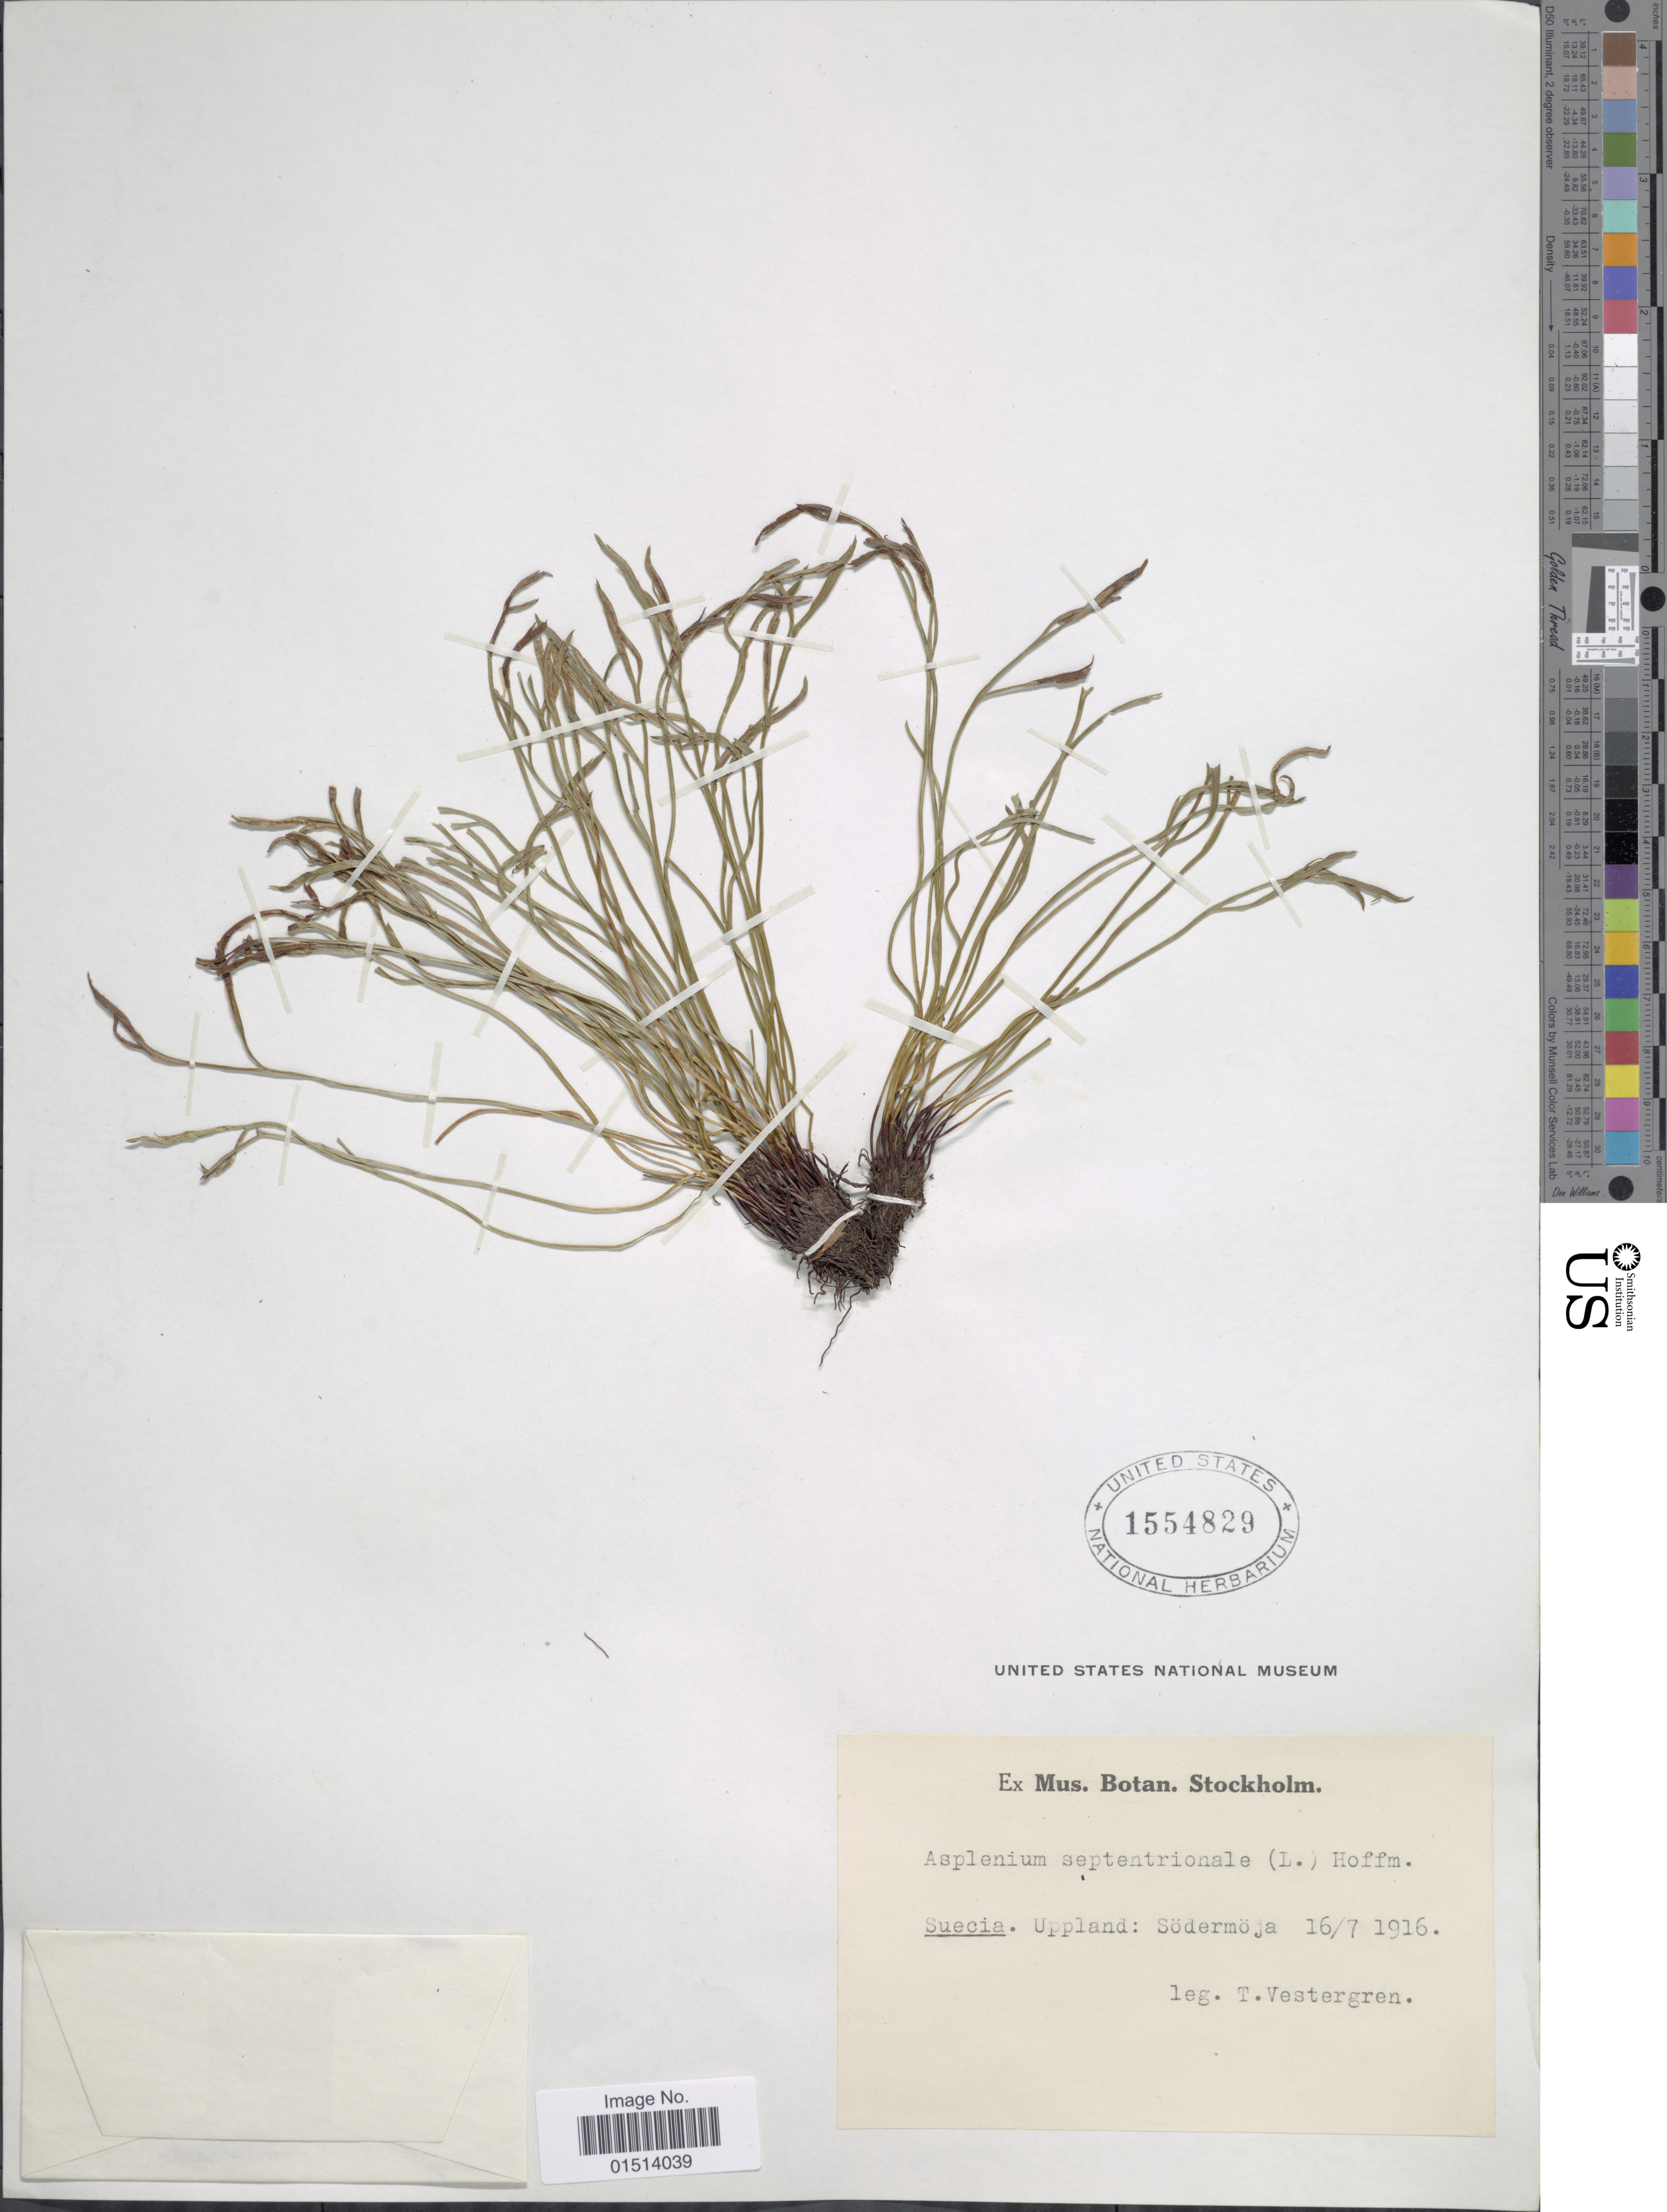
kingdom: Plantae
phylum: Tracheophyta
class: Polypodiopsida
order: Polypodiales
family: Aspleniaceae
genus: Asplenium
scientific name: Asplenium septentrionale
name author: (L.) Hoffm.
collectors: T. Vestergren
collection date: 1916-07-16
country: Sweden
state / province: Sodermanland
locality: Suecia. Uppland: Sodermoja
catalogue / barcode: US 1554829